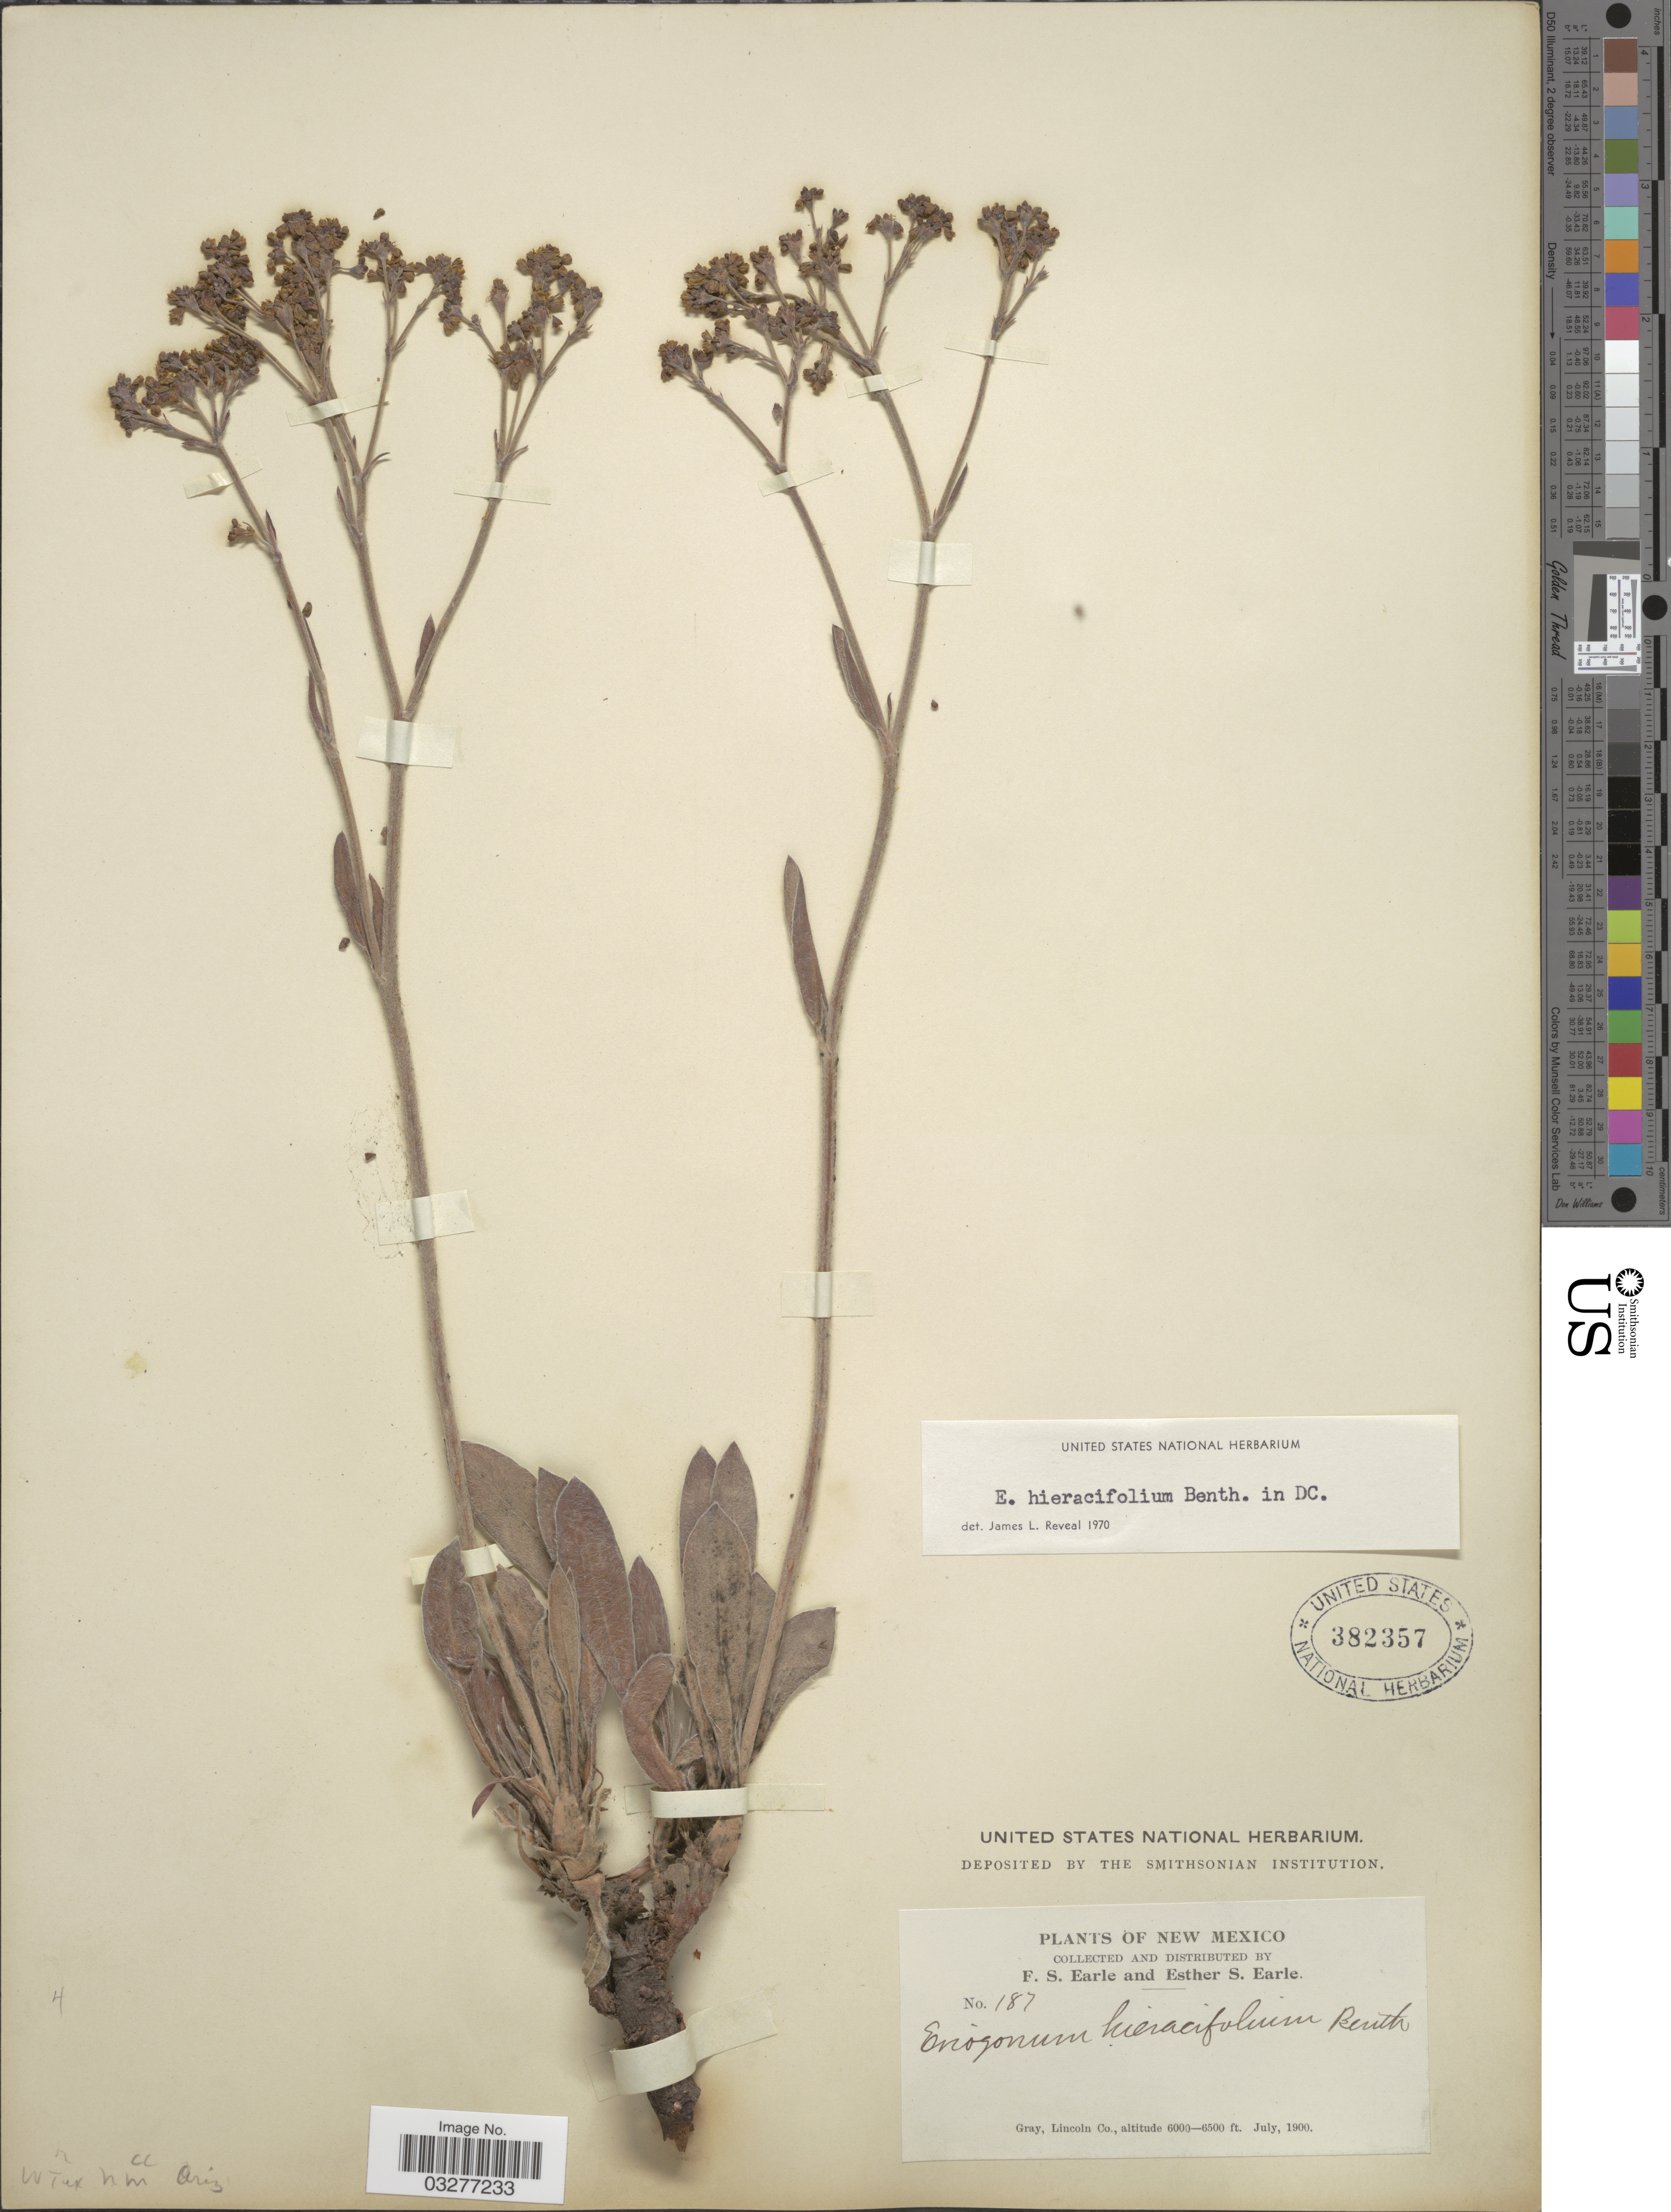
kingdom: Plantae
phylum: Tracheophyta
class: Magnoliopsida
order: Caryophyllales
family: Polygonaceae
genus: Eriogonum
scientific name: Eriogonum hieraciifolium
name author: Benth. in DC.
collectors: F. S. Earle & E. S. Earle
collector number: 187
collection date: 1900-07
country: United States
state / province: New Mexico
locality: Gray, Lincoln Co.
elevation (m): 1829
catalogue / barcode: US 382357